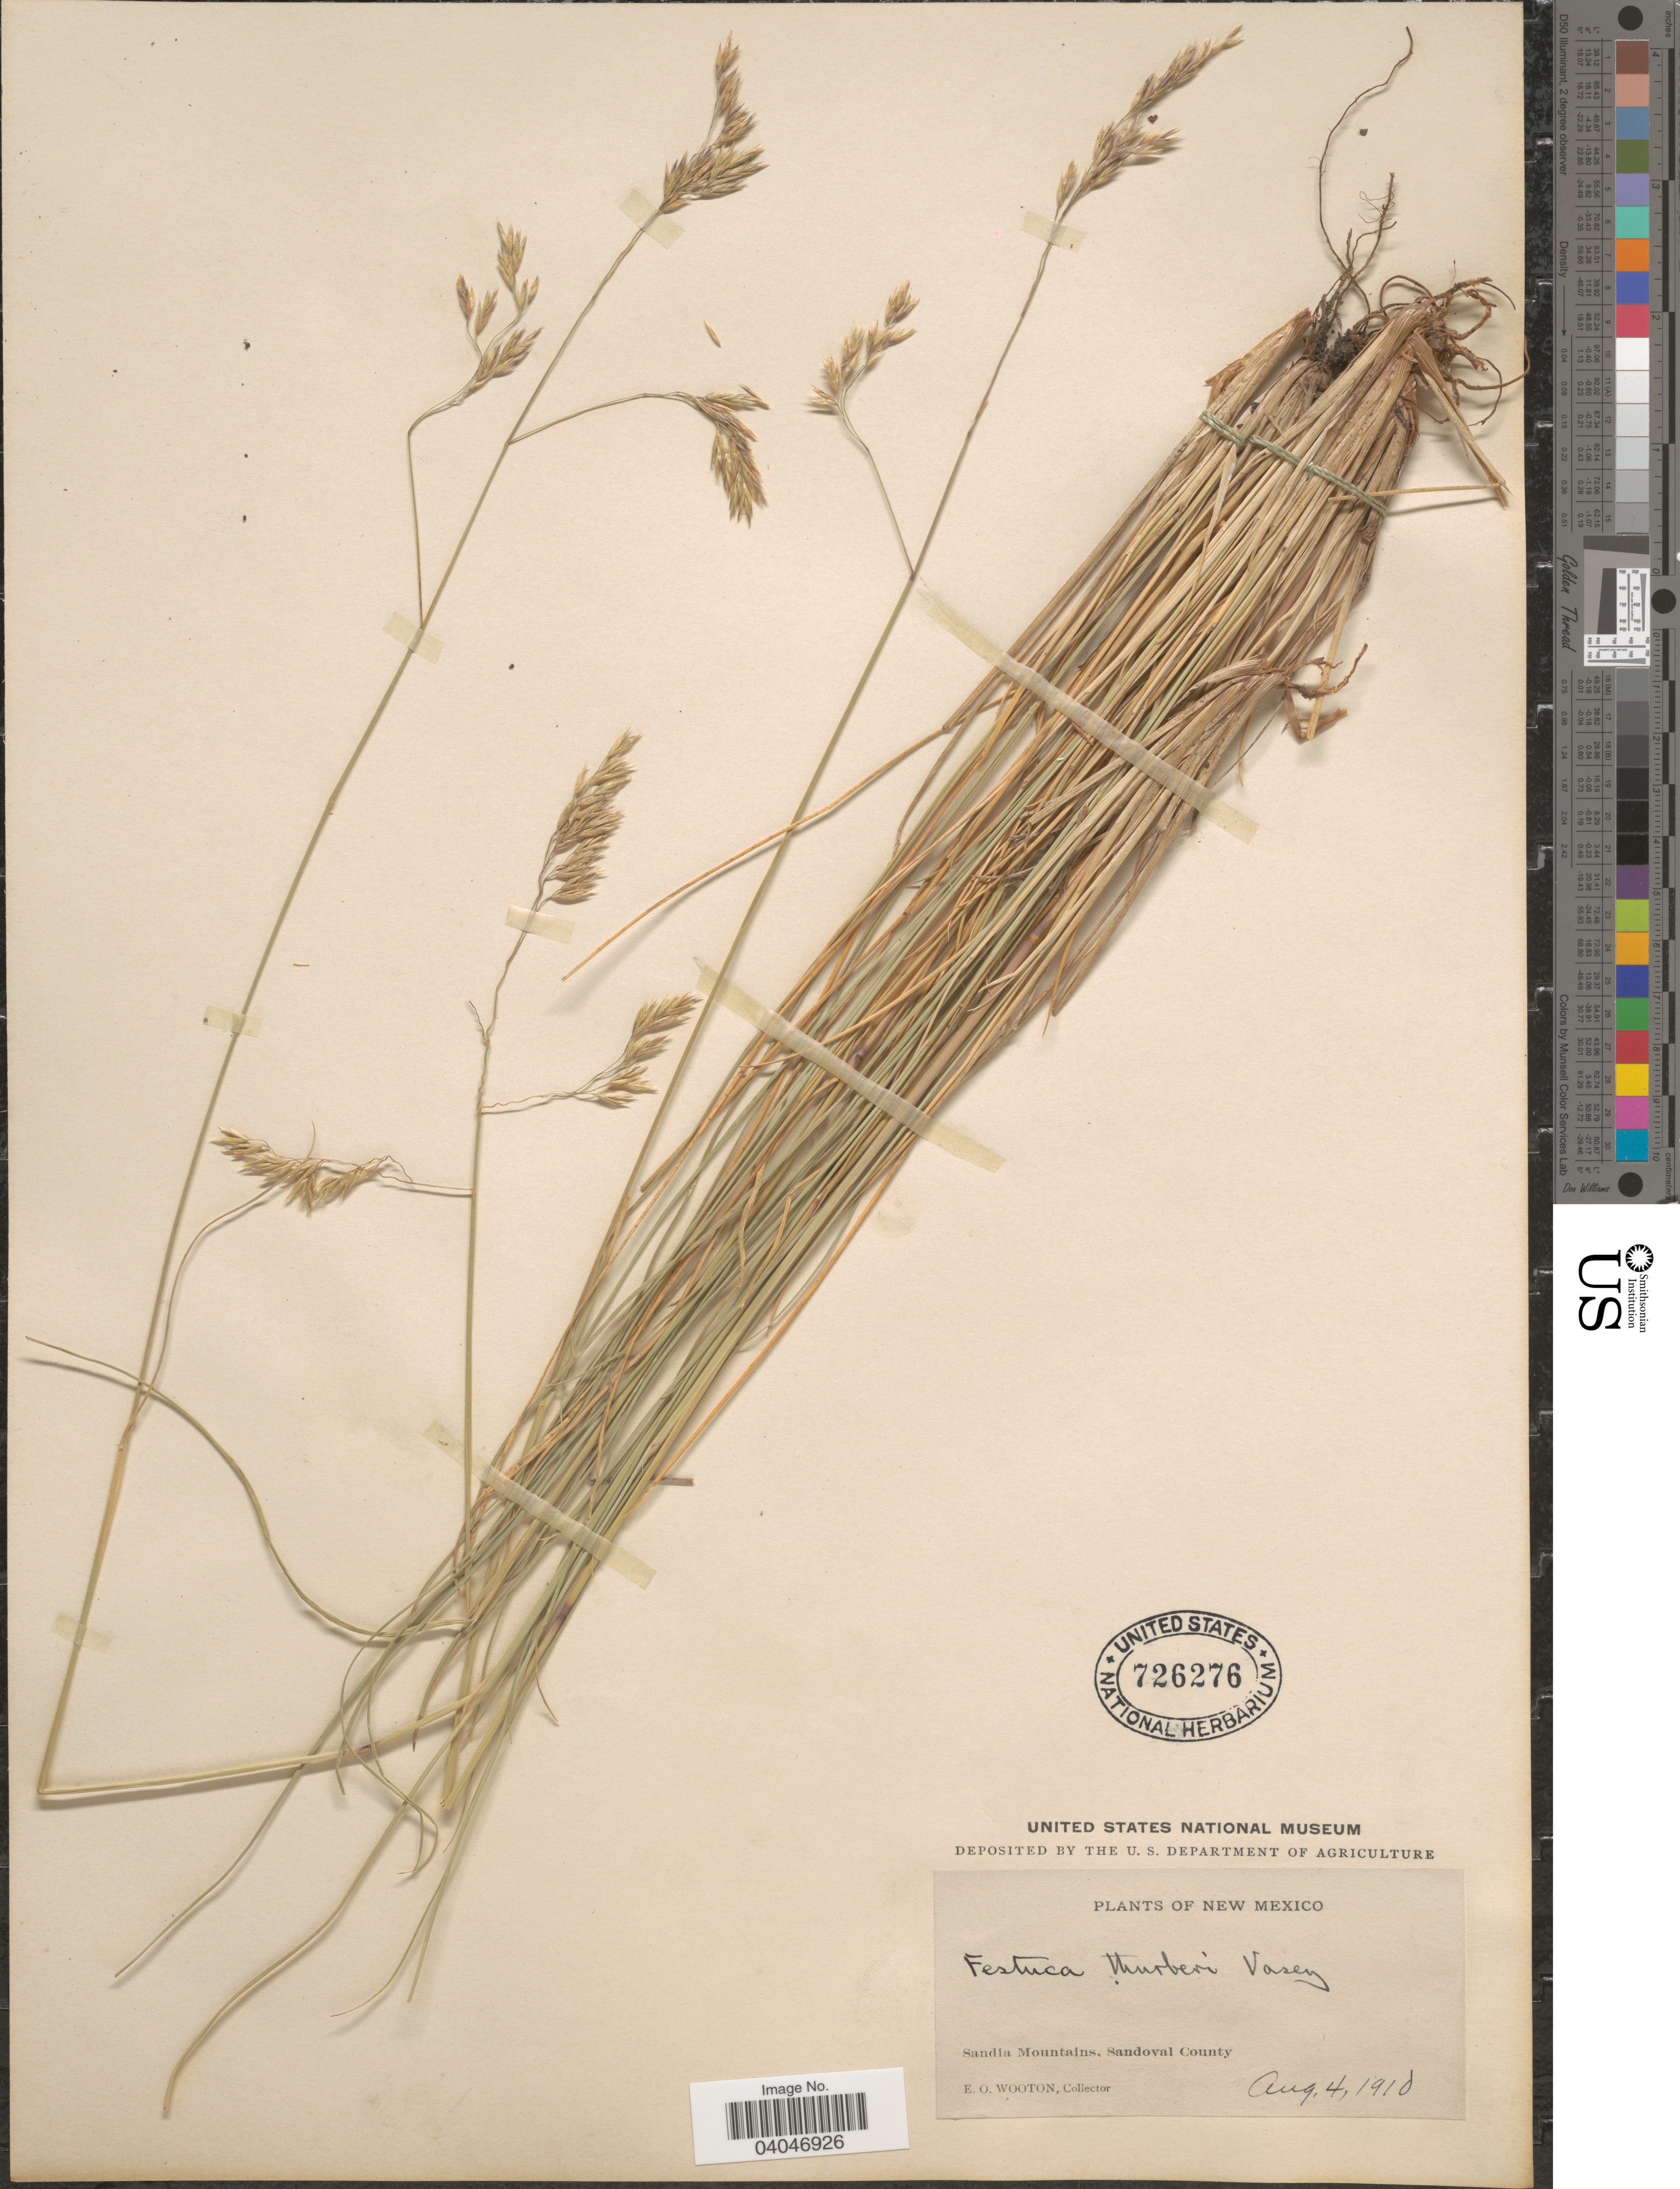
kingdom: Plantae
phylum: Tracheophyta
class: Liliopsida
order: Poales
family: Poaceae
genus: Festuca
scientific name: Festuca thurberi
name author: Vasey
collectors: E. O. Wooton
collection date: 1910-08-04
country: United States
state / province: New Mexico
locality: Sandia Mountains, Sandoval County.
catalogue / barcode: US 726276